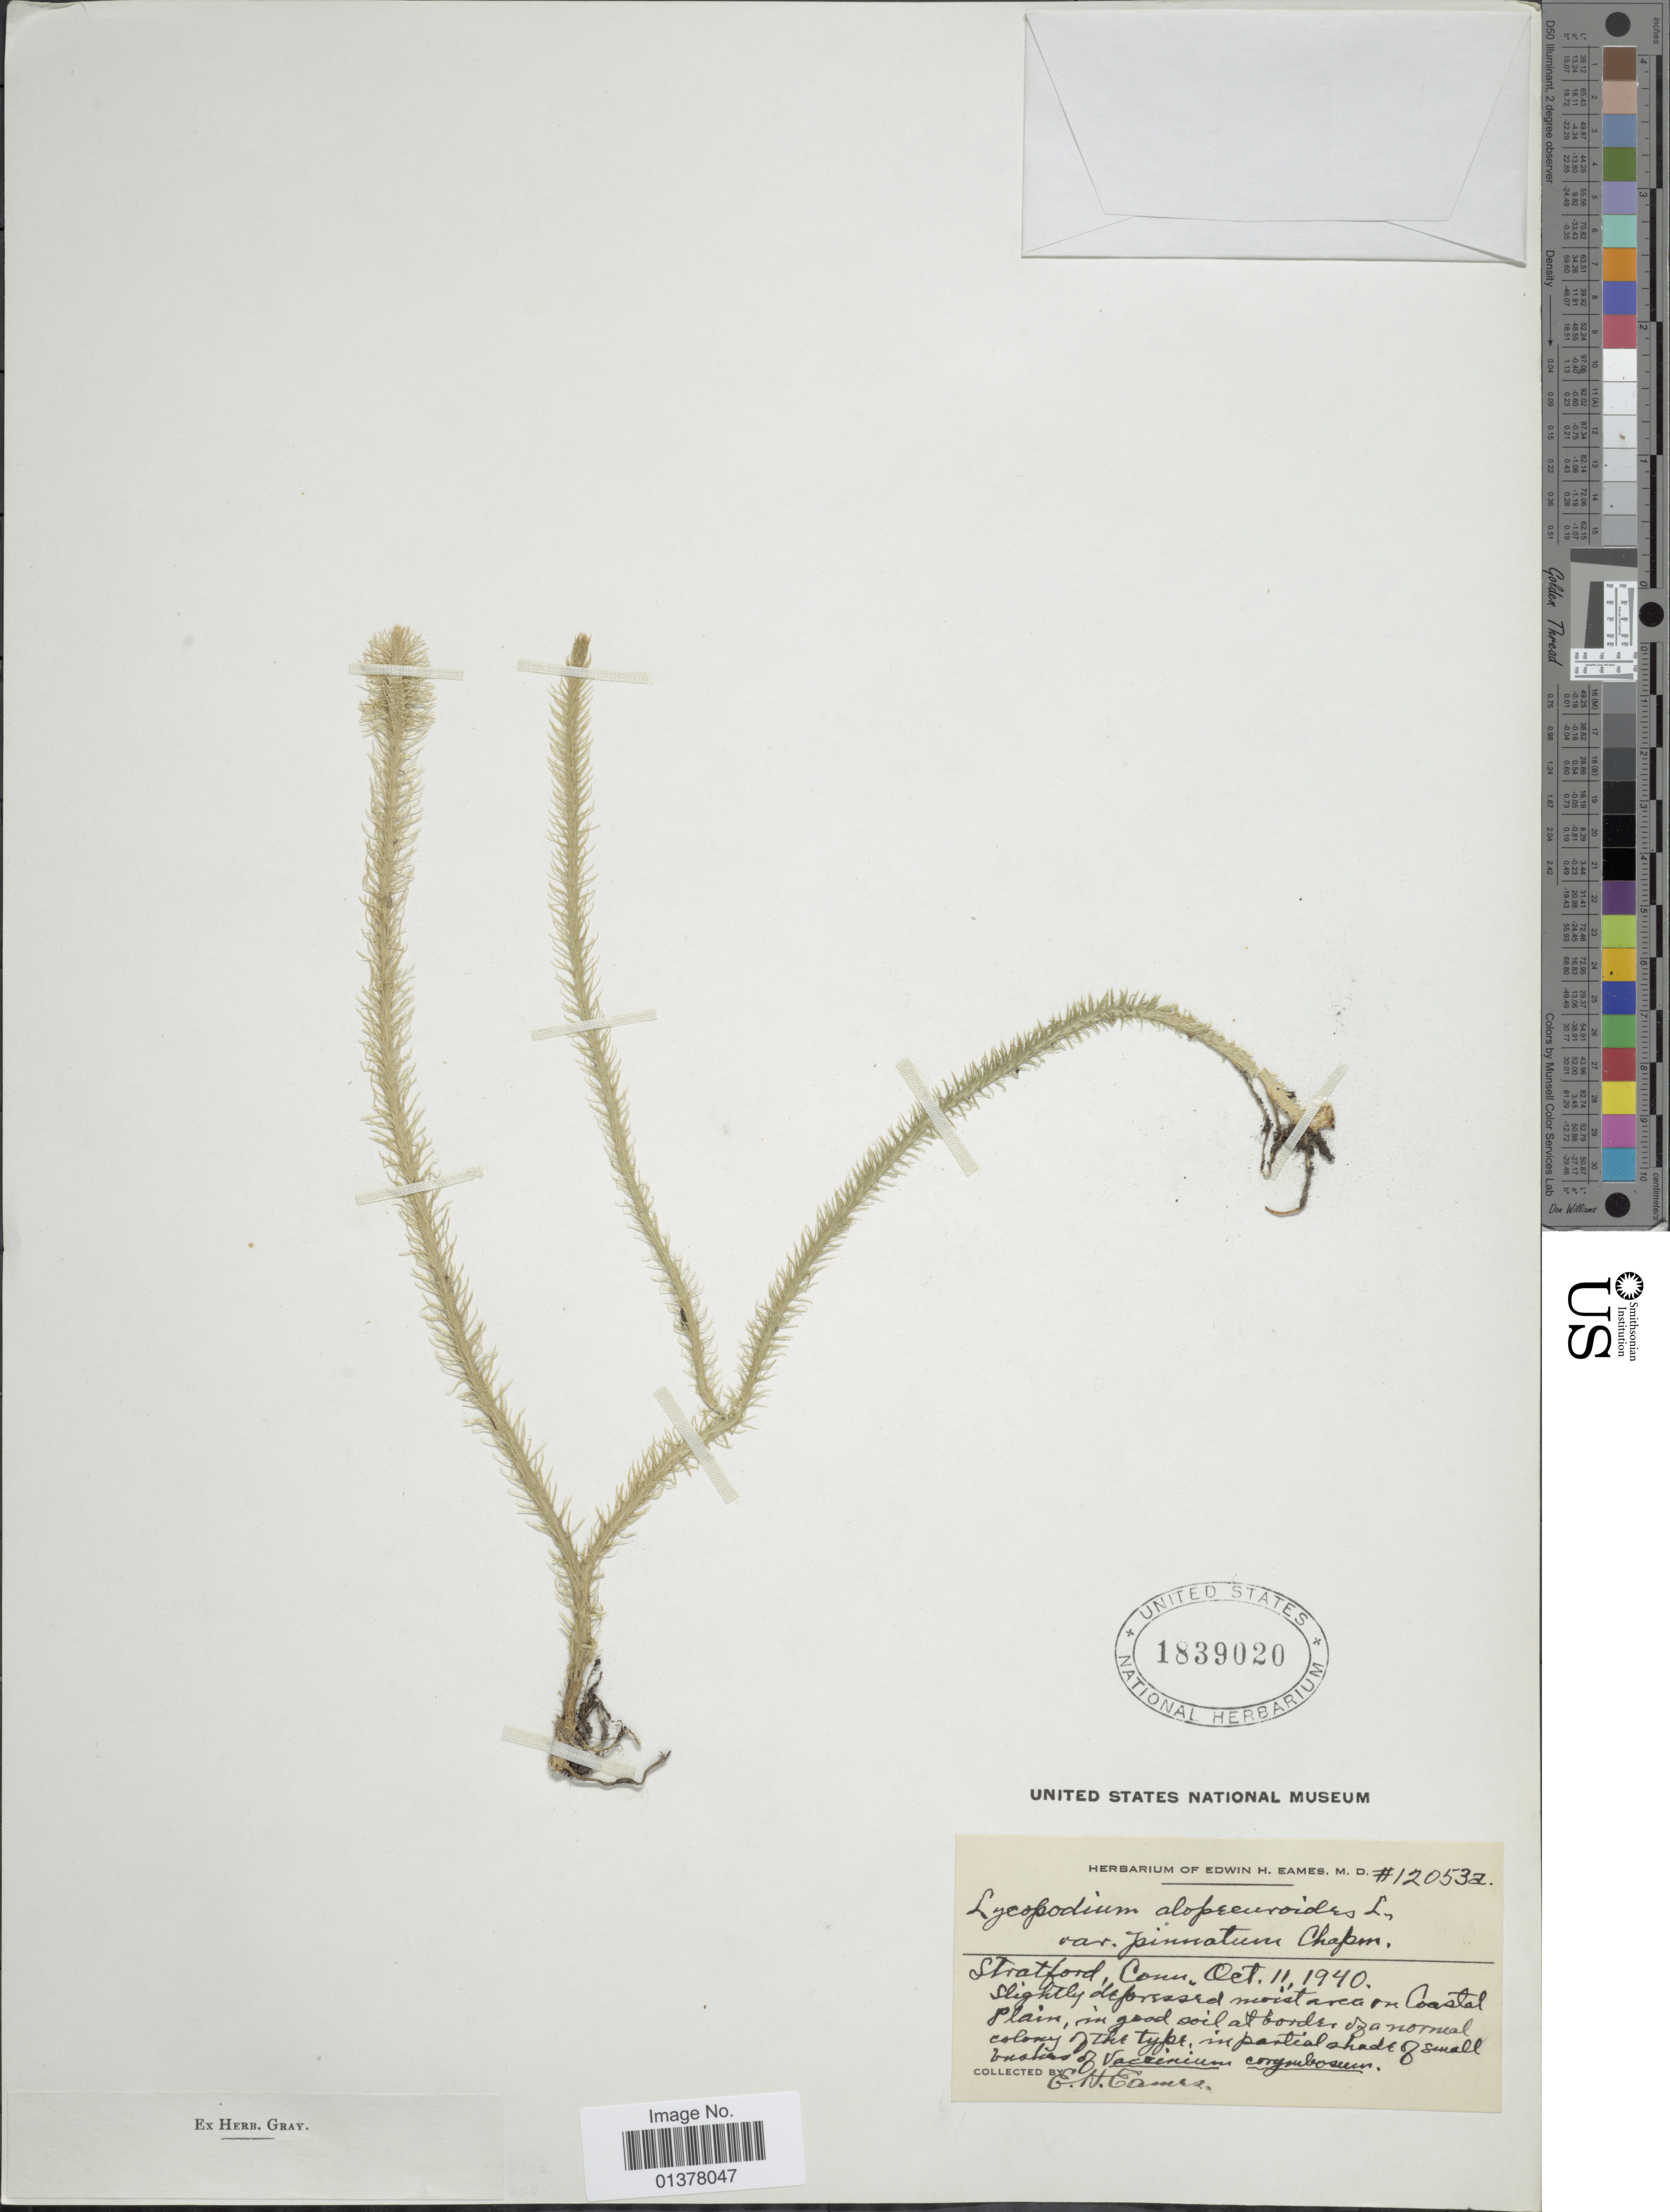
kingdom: Plantae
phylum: Tracheophyta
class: Lycopodiopsida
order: Lycopodiales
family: Lycopodiaceae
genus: Lycopodiella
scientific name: Lycopodiella alopecuroides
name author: (L.) Cranfill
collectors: E. H. Eames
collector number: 12053a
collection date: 1940-10-11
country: United States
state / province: Connecticut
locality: Stratford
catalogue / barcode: US 1839020